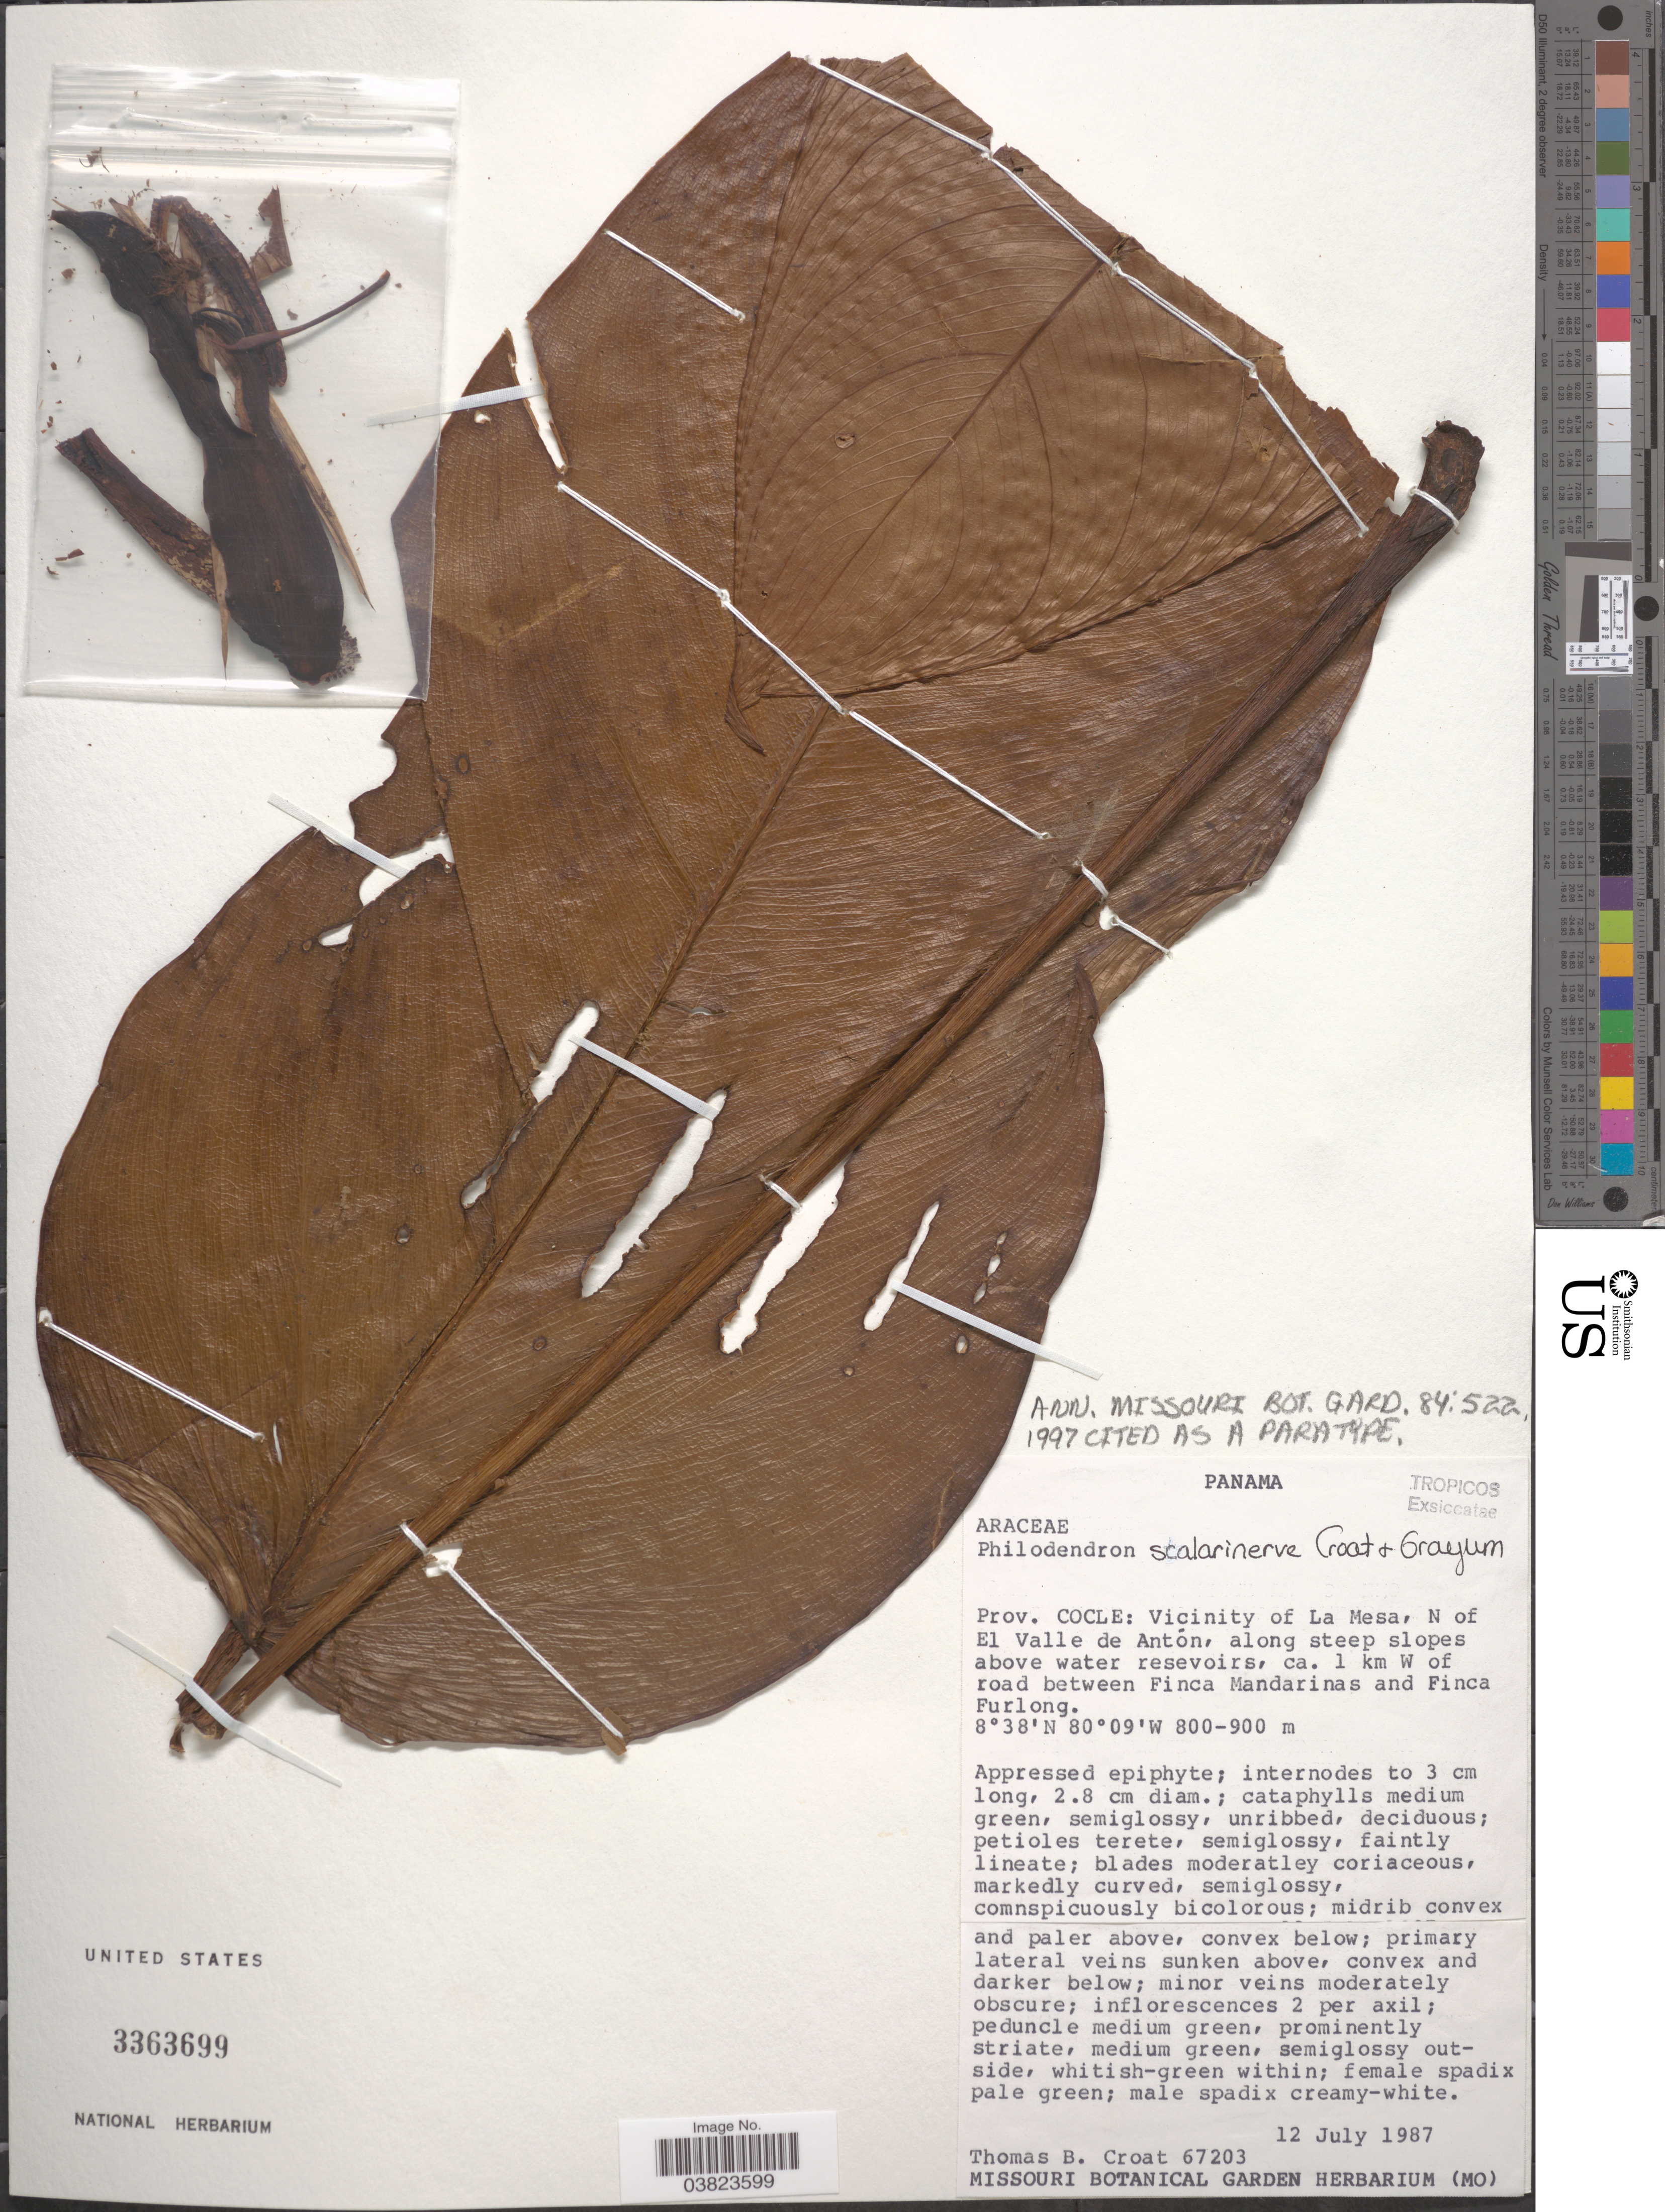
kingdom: Plantae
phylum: Tracheophyta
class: Liliopsida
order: Alismatales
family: Araceae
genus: Philodendron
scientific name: Philodendron scalarinerve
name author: Croat & Grayum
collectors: T. B. Croat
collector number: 67203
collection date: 1987-07-12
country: Panama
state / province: Cocle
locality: Vicinity of La Mesa, N of El Valle de Antón, along steep slopes above water resevoirs, ca. 1 km W of road between Finca Mandarinas and Finca Furlong.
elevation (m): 800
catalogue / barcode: US 3363699